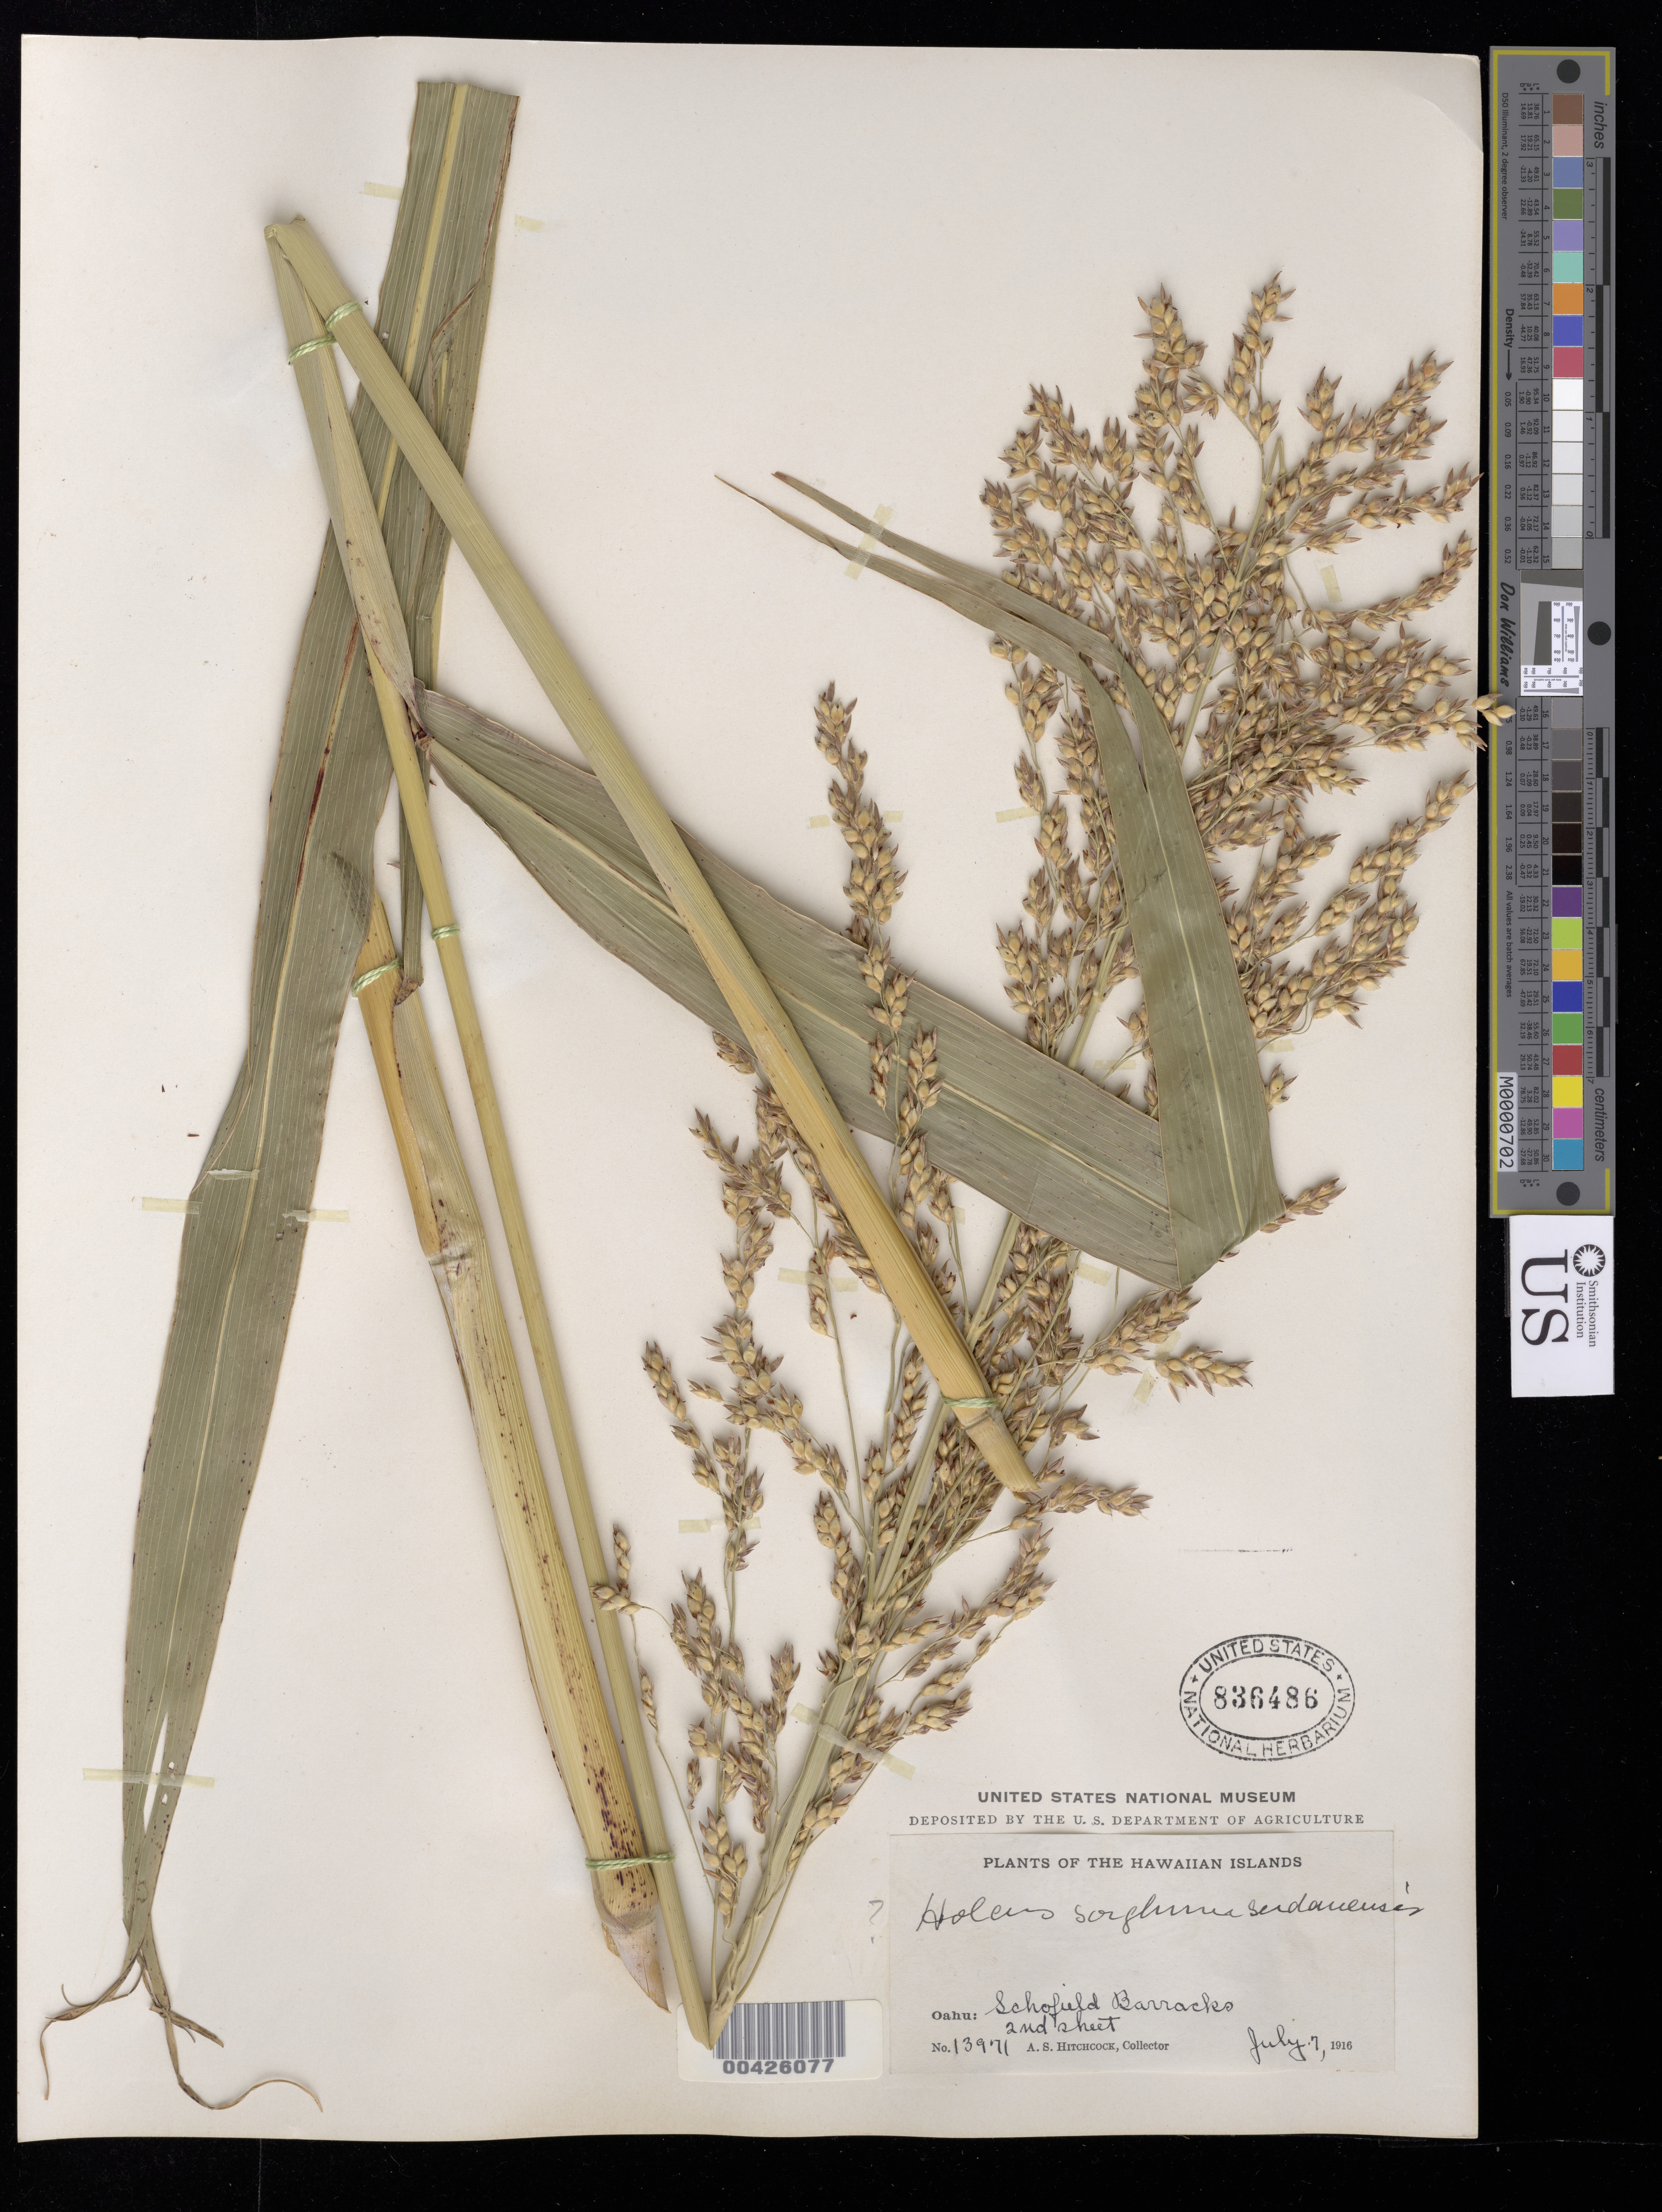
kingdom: Plantae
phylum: Tracheophyta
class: Liliopsida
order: Poales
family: Poaceae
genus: Sorghum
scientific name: Sorghum bicolor nothosubsp. drummondii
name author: (Nees ex Steud.) de Wet ex Davidse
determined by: Faccenda, K.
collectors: A. S. Hitchcock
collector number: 13971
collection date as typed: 7 Jul 1916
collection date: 1916-07-07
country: United States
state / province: Hawaii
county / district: Honolulu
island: Oahu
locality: Schofield Barracks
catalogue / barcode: US 836486